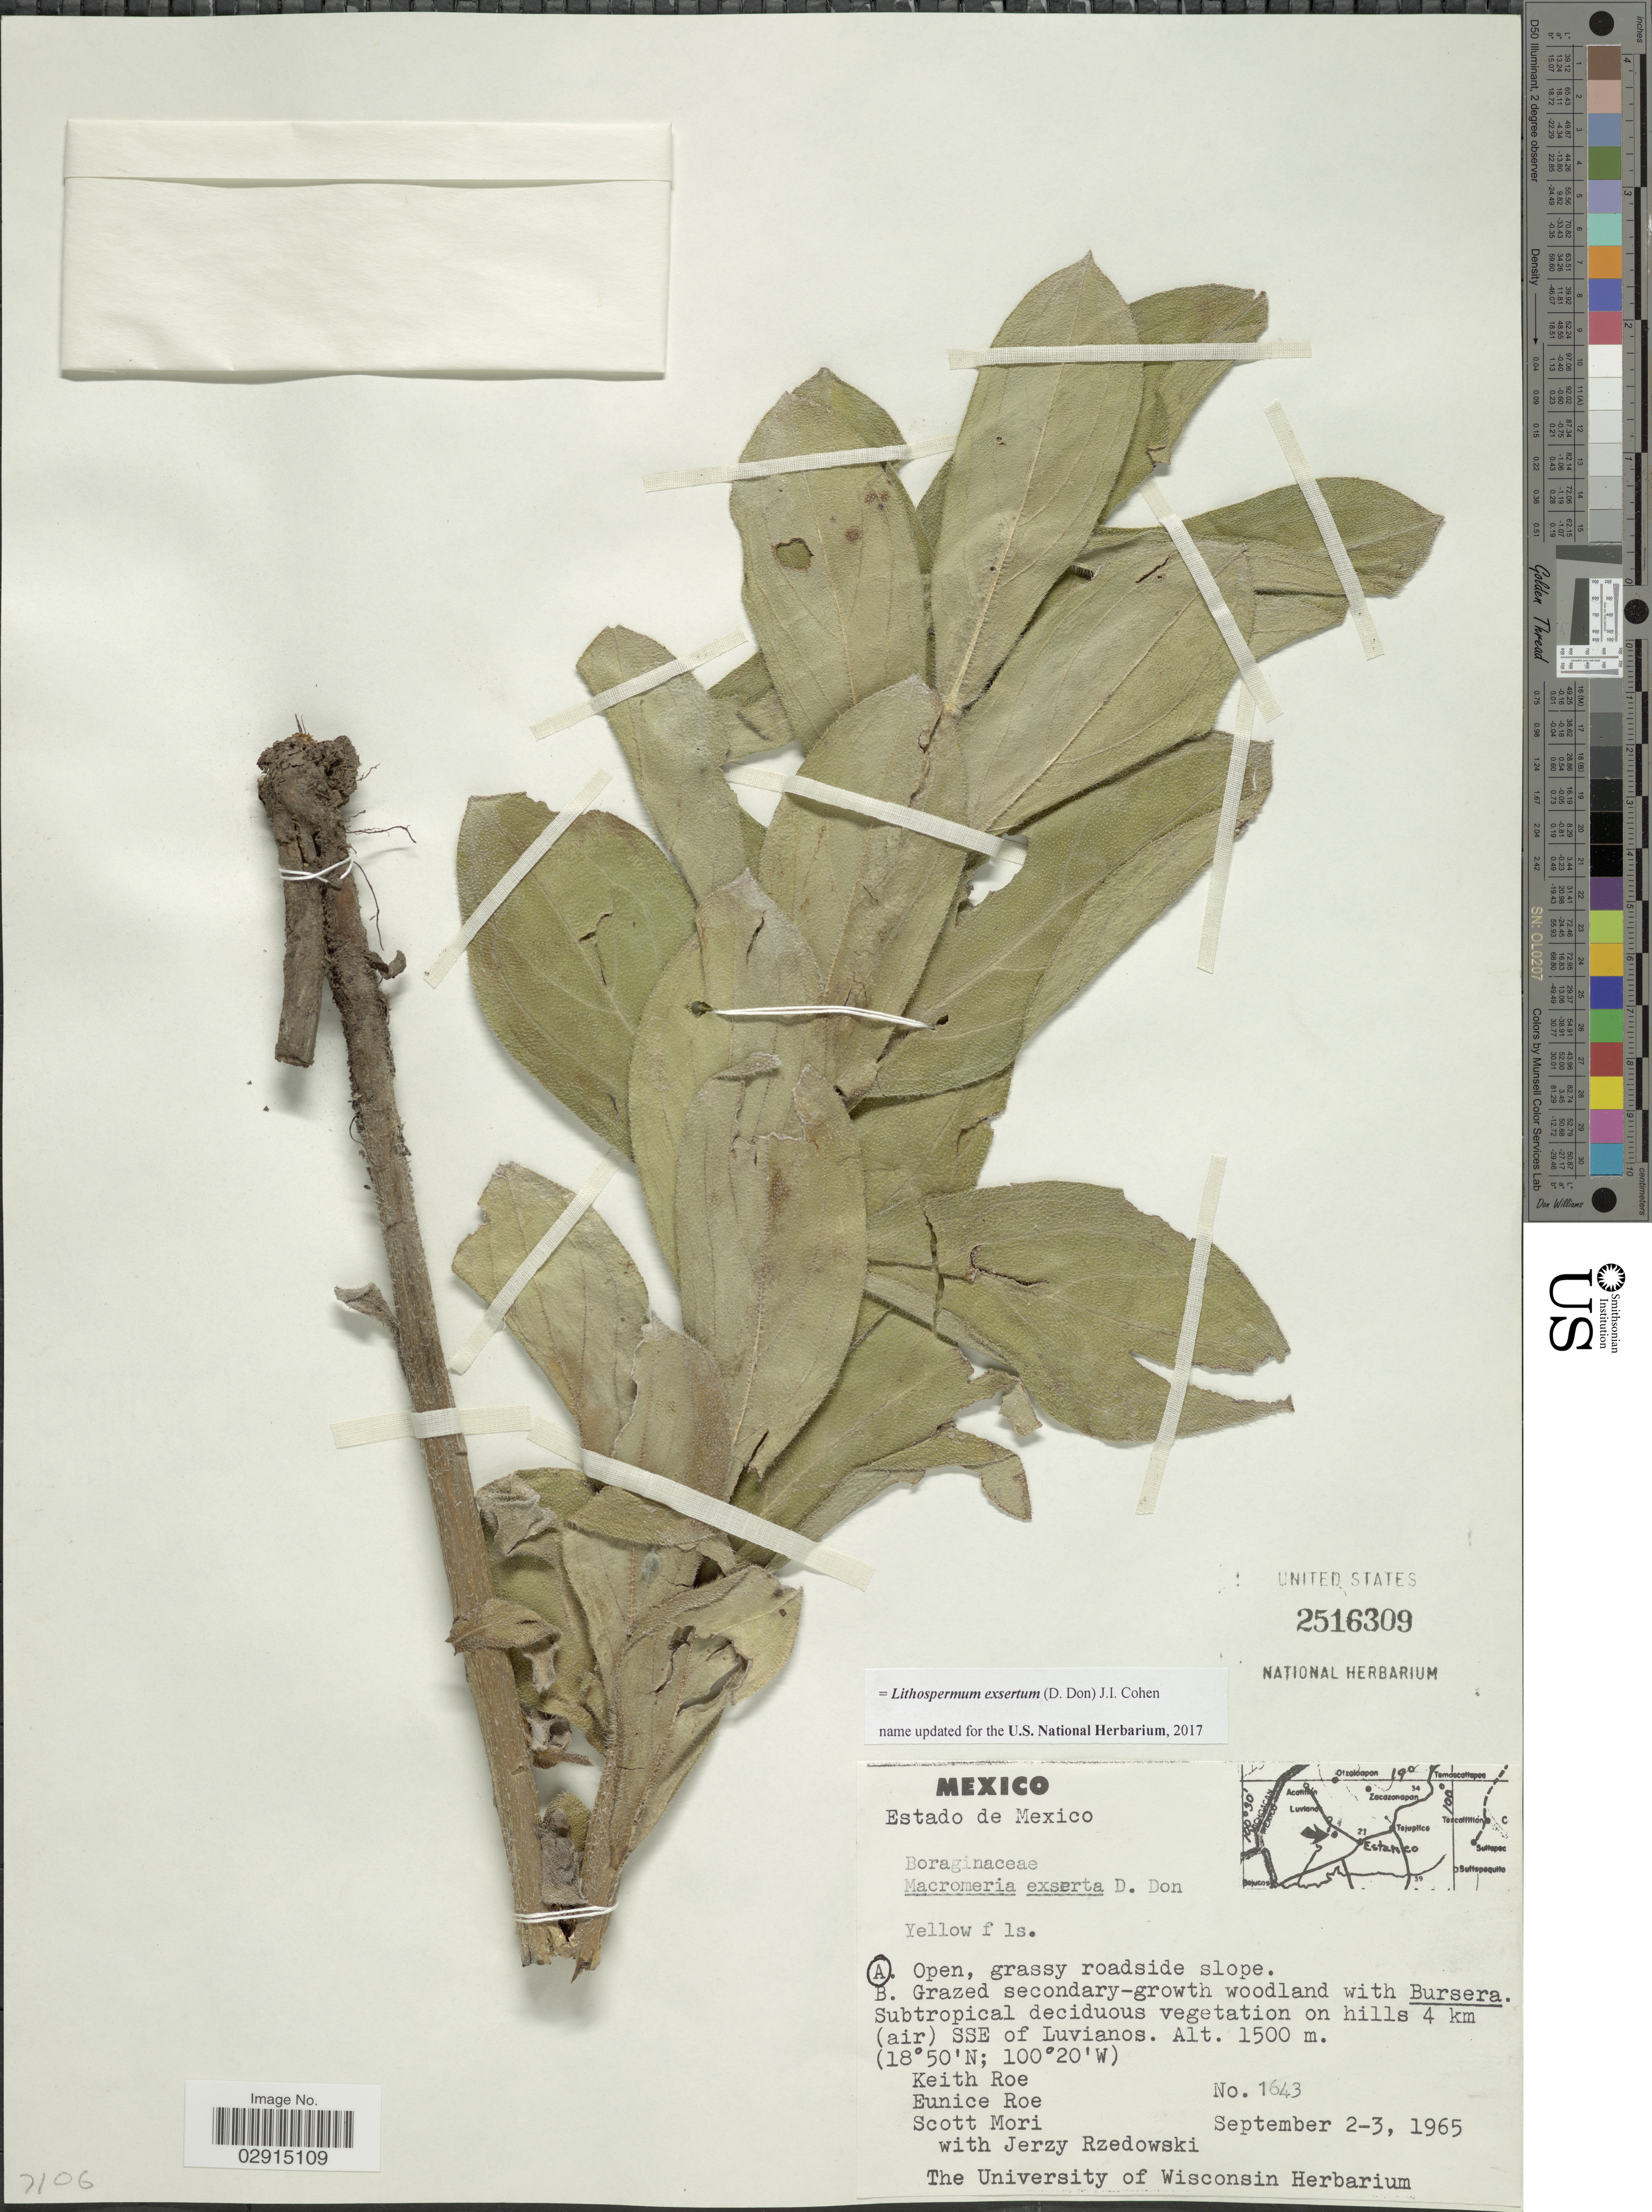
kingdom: Plantae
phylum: Tracheophyta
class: Magnoliopsida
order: Boraginales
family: Boraginaceae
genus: Lithospermum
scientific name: Lithospermum exsertum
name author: (D. Don) Cohen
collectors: K. E. Roe, E. Roe, S. Mori & J. Rzedowski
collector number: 1643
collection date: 1965-09-02/1965-09-03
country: Mexico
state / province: México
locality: Estado de Mexico. On hills 4 km (air) SSE of Luvianos.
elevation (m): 1500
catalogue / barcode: US 2516309